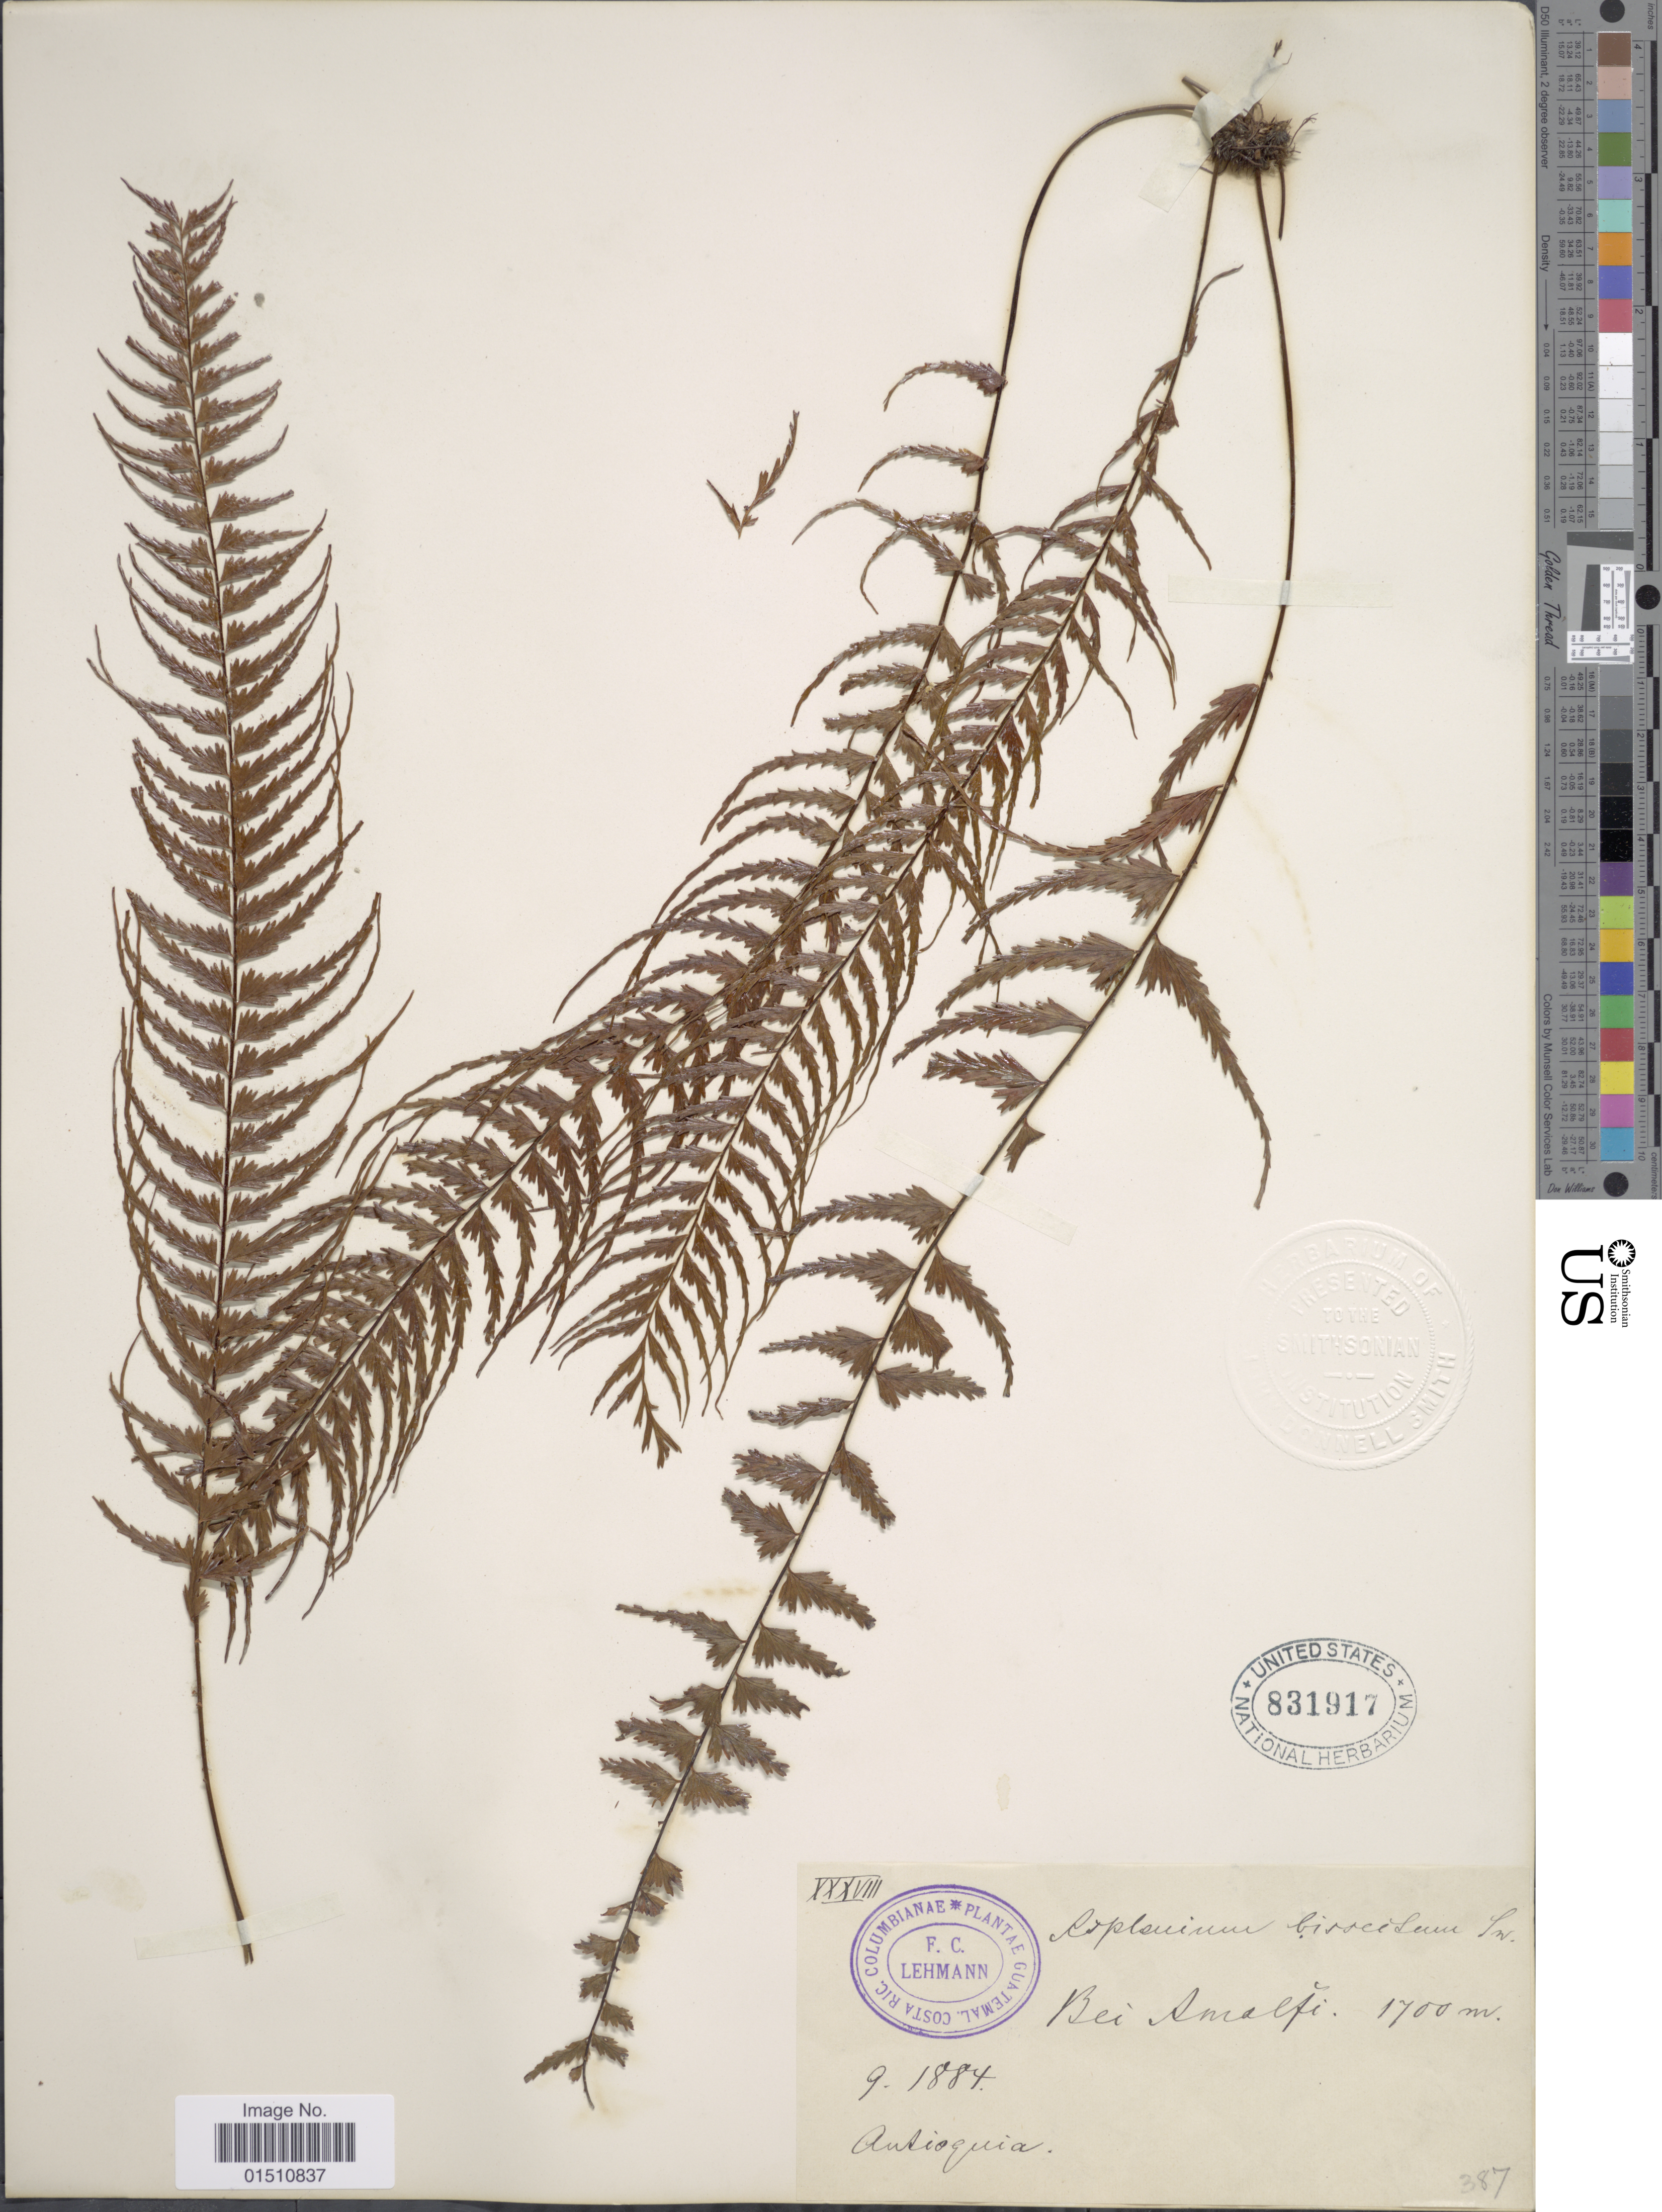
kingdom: Plantae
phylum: Tracheophyta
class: Polypodiopsida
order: Polypodiales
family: Aspleniaceae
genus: Asplenium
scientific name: Asplenium dissectum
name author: Brack. in Wilkes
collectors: F. C. Lehmann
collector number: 38*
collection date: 1884-09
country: Colombia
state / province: Antioquia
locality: Colombia, Antioquia.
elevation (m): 1700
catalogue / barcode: US 831917